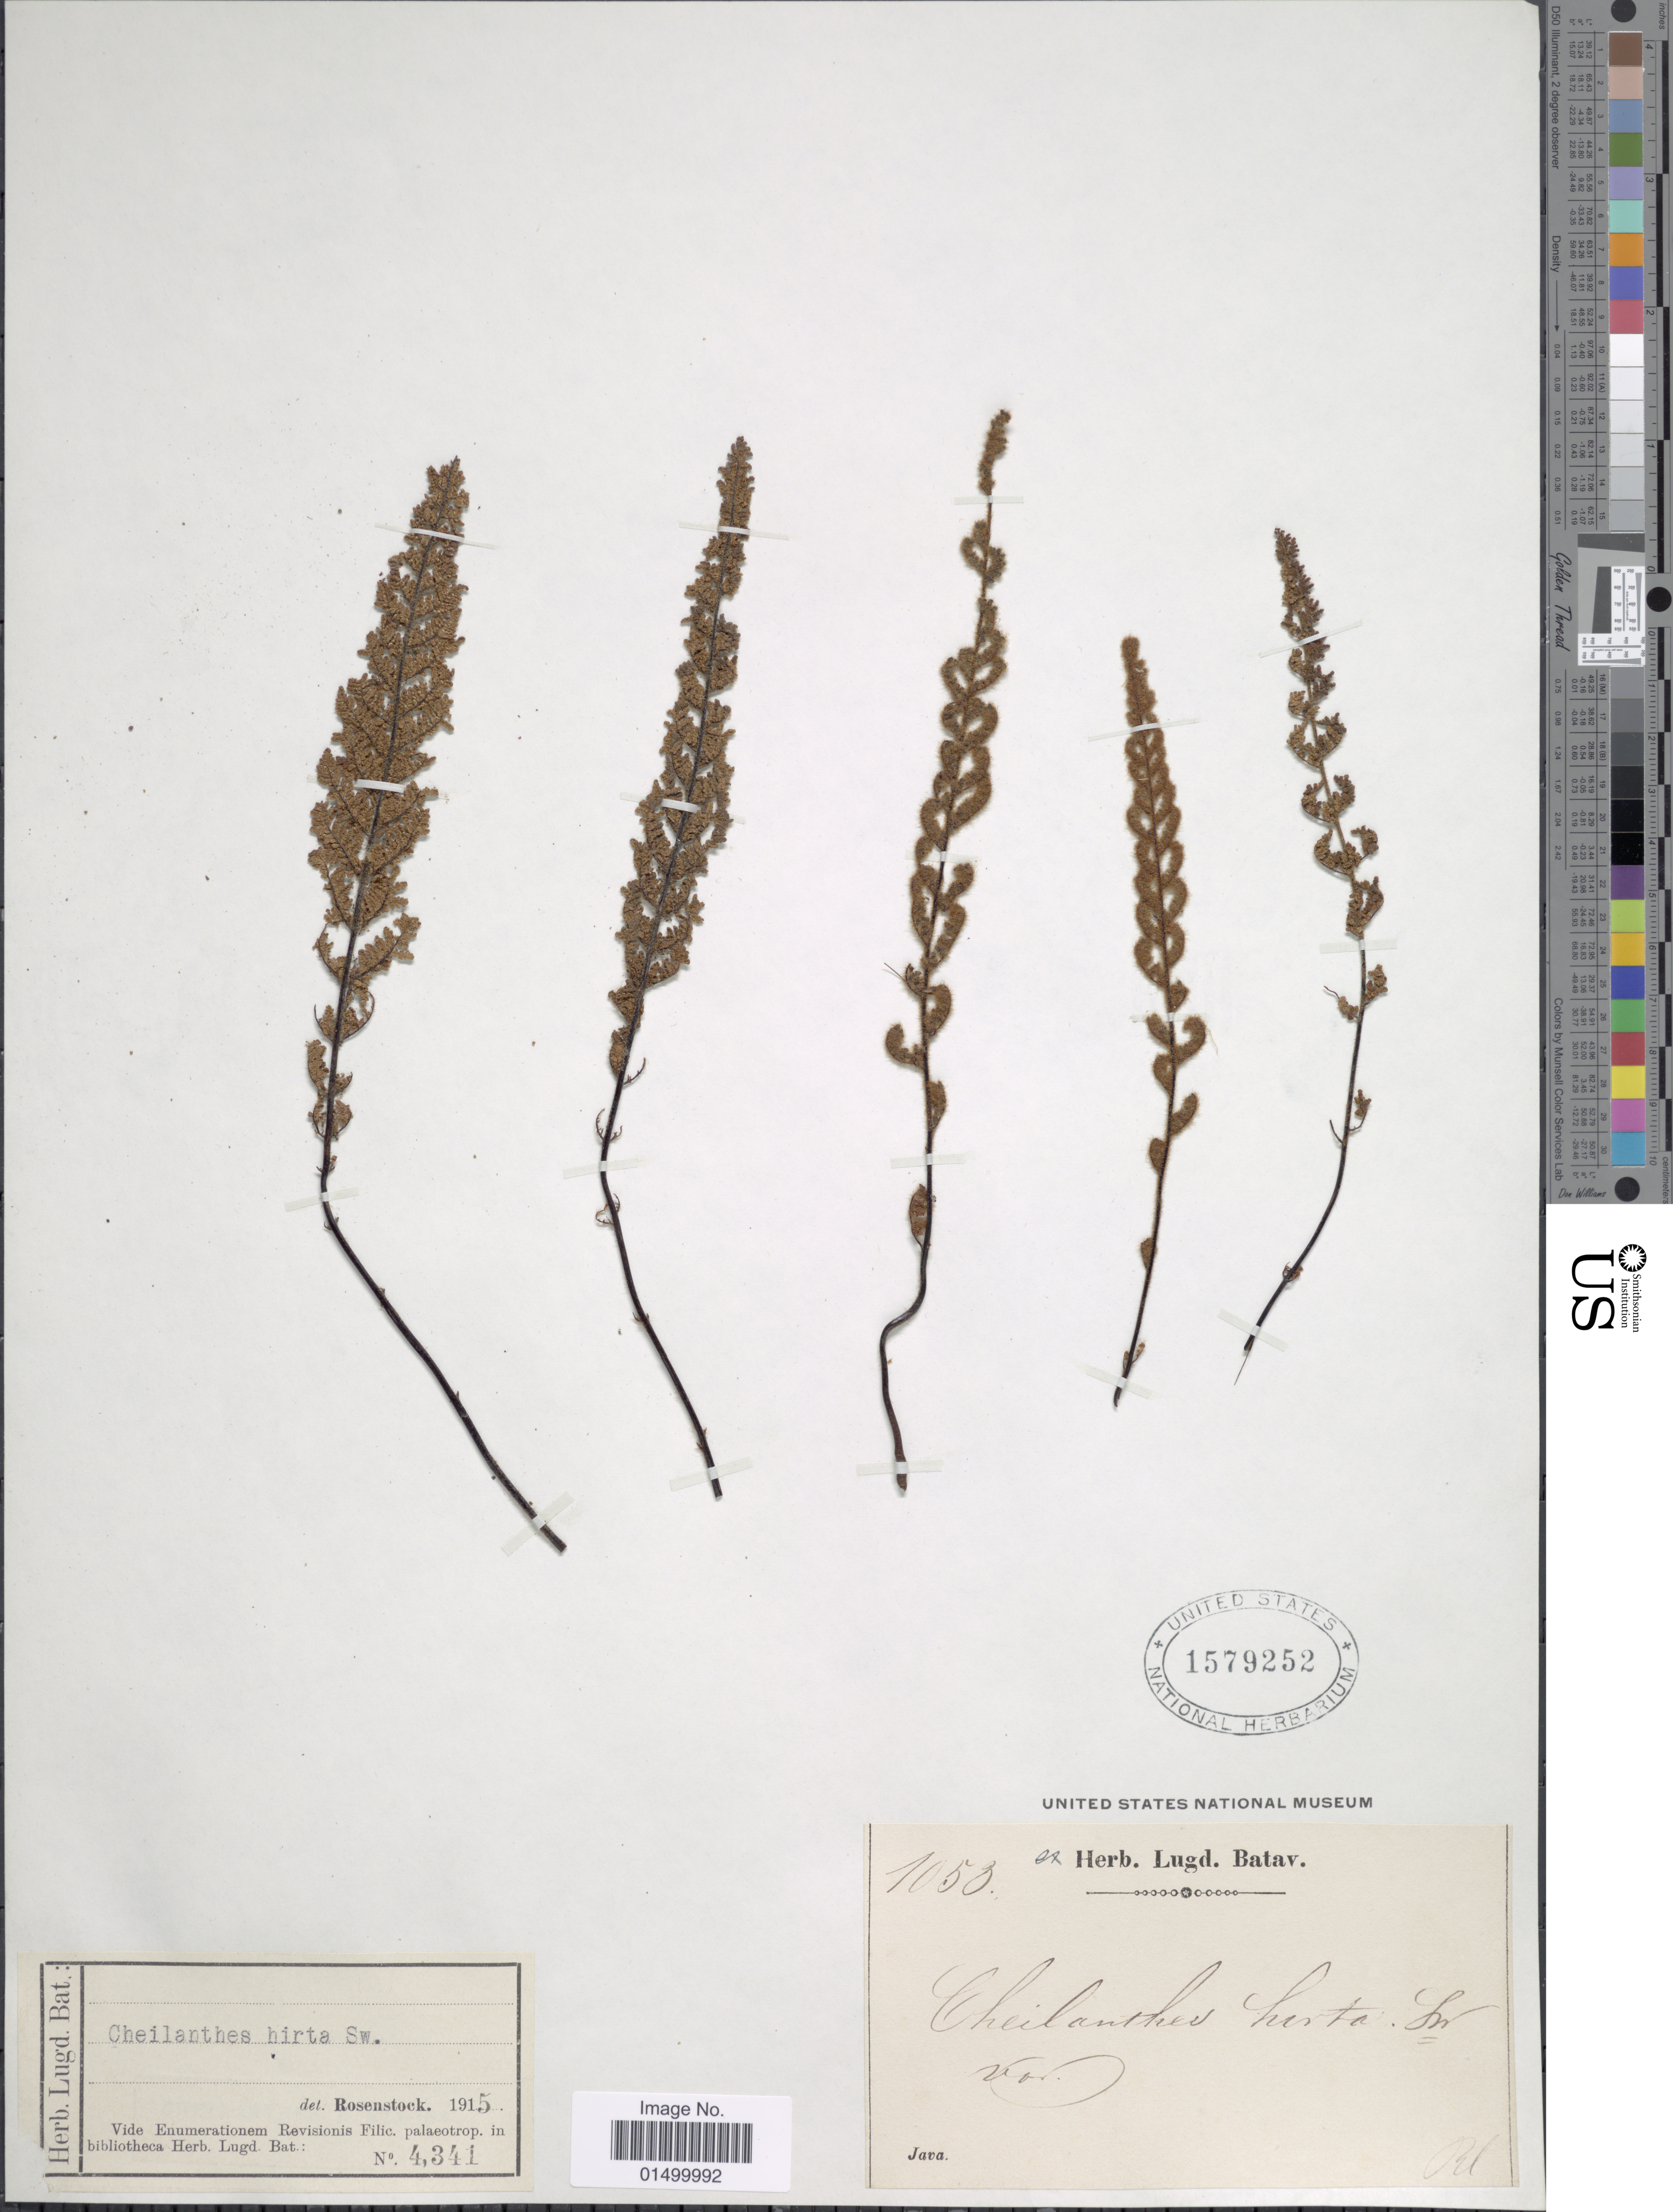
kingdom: Plantae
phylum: Tracheophyta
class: Polypodiopsida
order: Polypodiales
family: Pteridaceae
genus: Cheilanthes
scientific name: Cheilanthes hirta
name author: Sw.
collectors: ex herb. Lugduno-Batavo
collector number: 1053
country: Indonesia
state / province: Java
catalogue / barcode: US 1579252